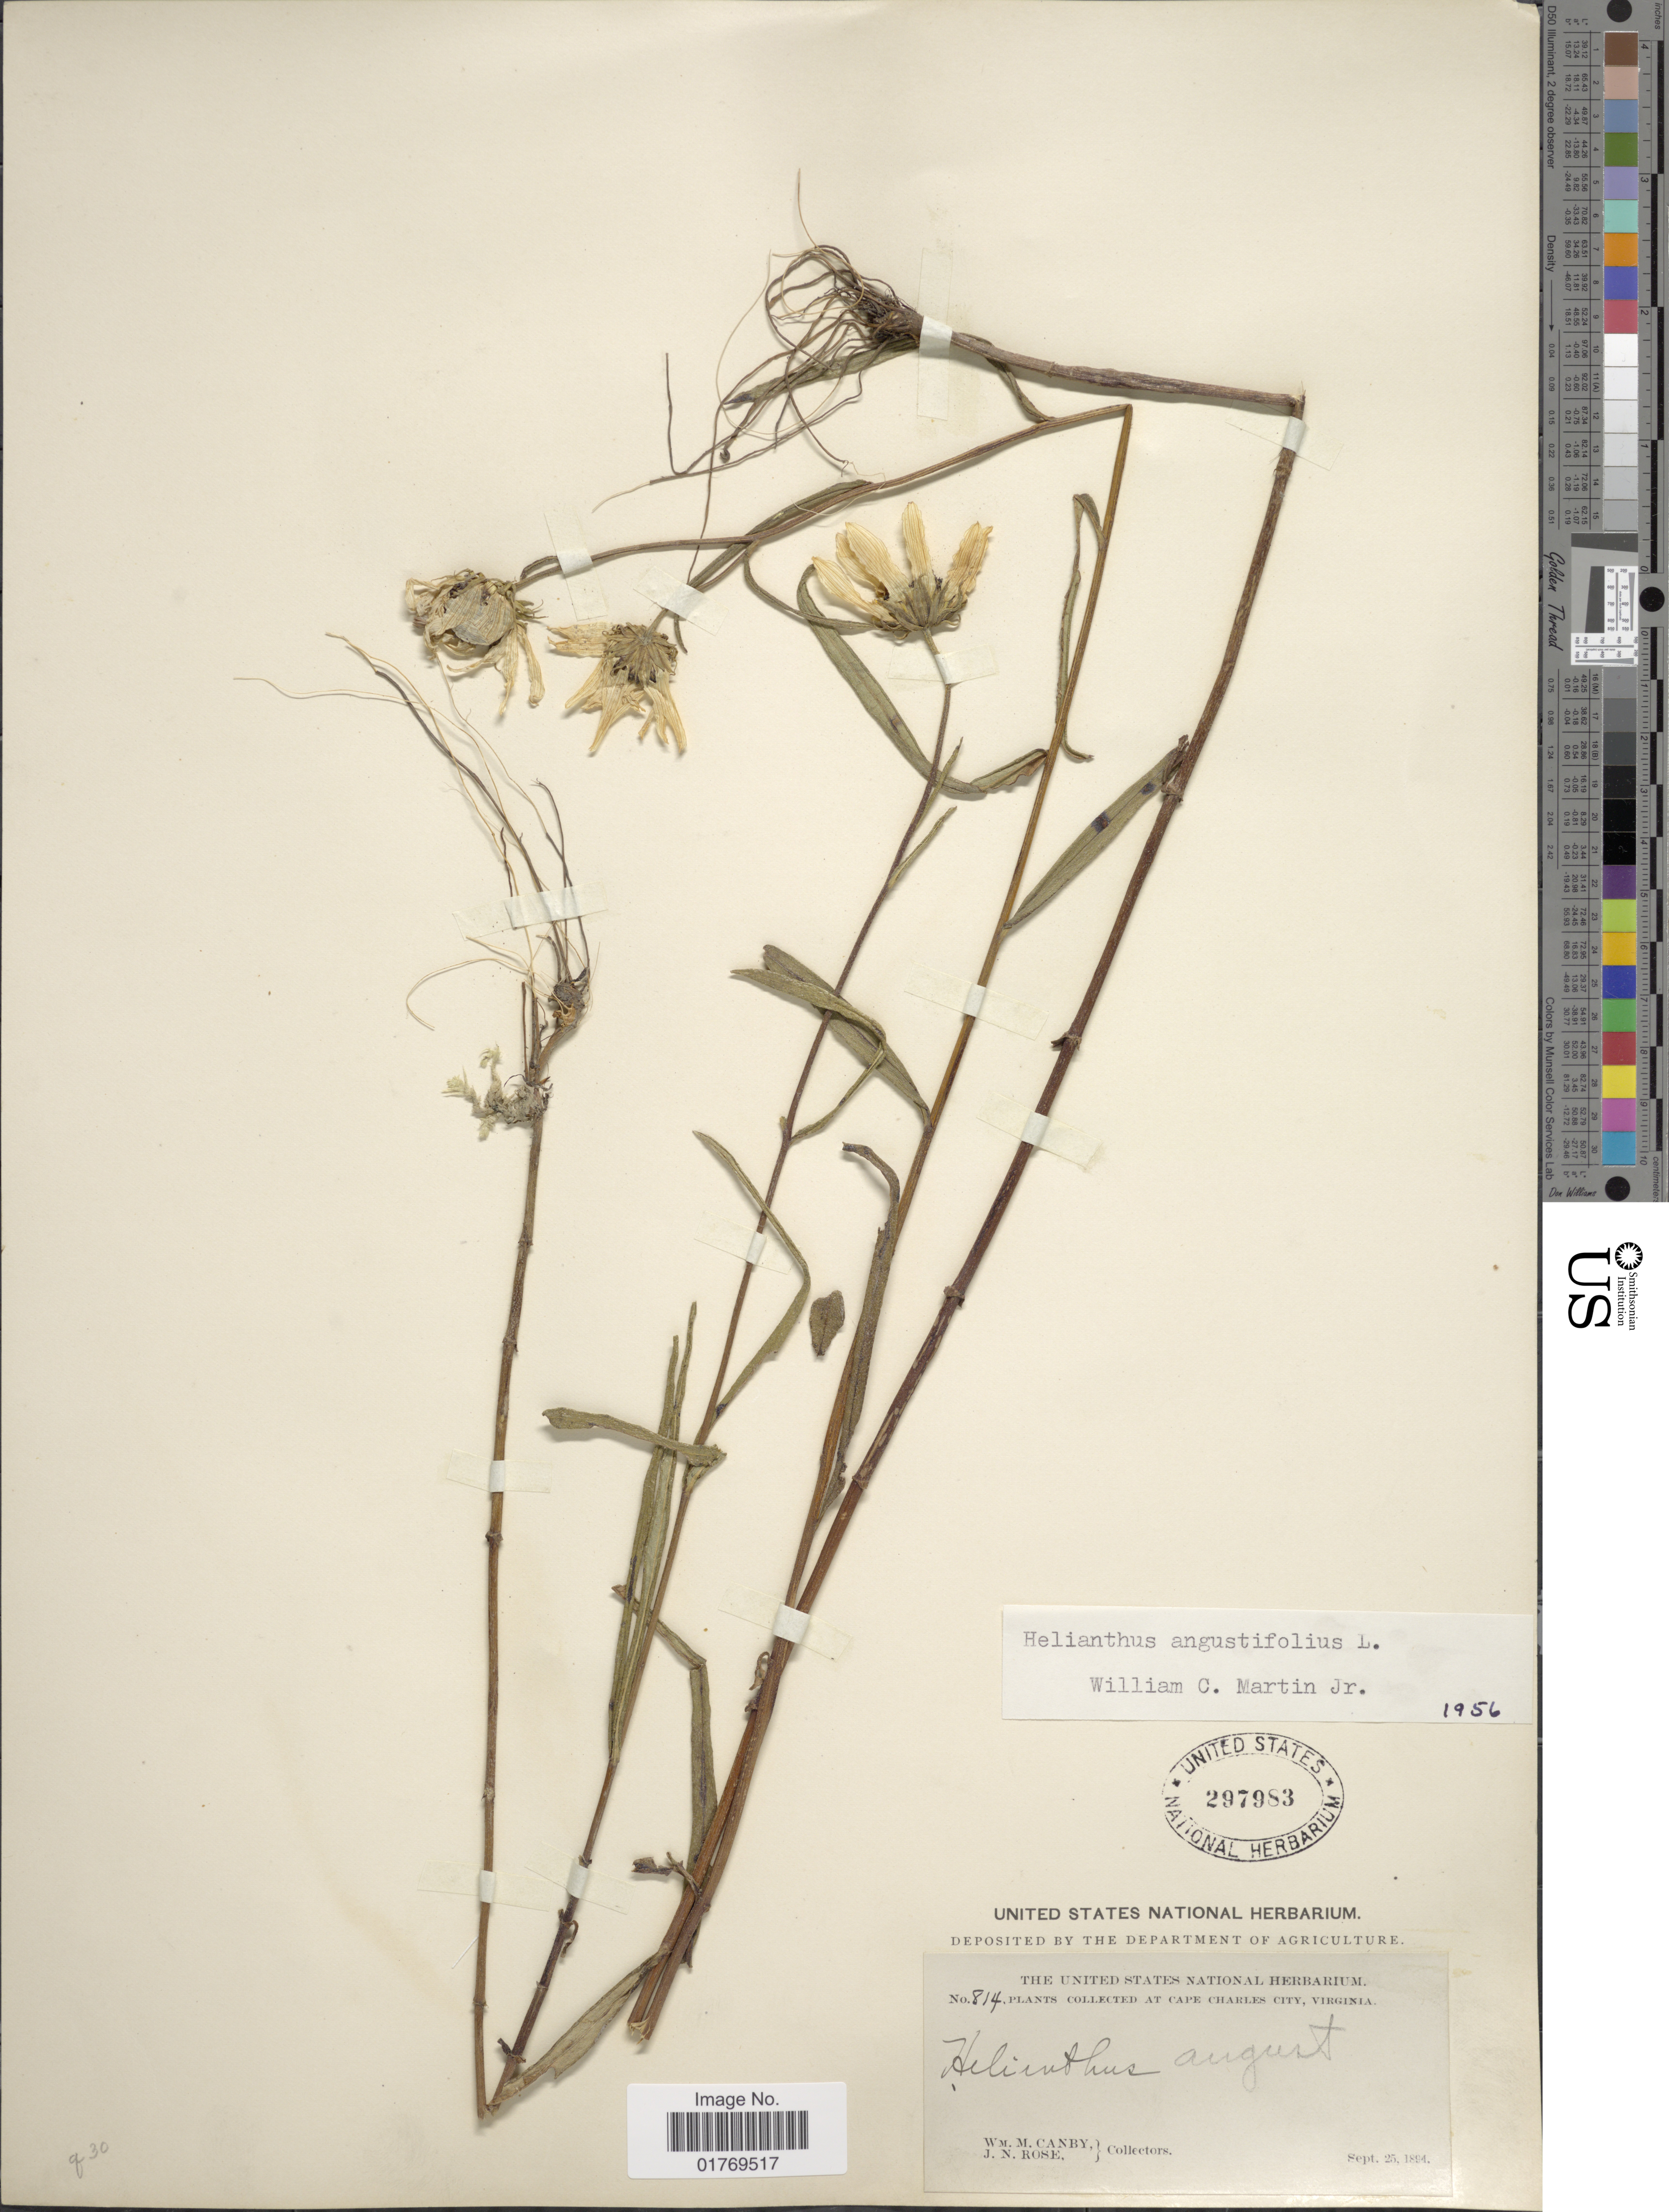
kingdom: Plantae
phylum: Tracheophyta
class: Magnoliopsida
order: Asterales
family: Asteraceae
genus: Helianthus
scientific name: Helianthus angustifolius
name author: L.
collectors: W. M. Canby & J. N. Rose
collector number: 814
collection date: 1894-09-25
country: United States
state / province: Virginia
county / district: Accomack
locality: Cape Charles City, Virginia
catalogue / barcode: US 297983